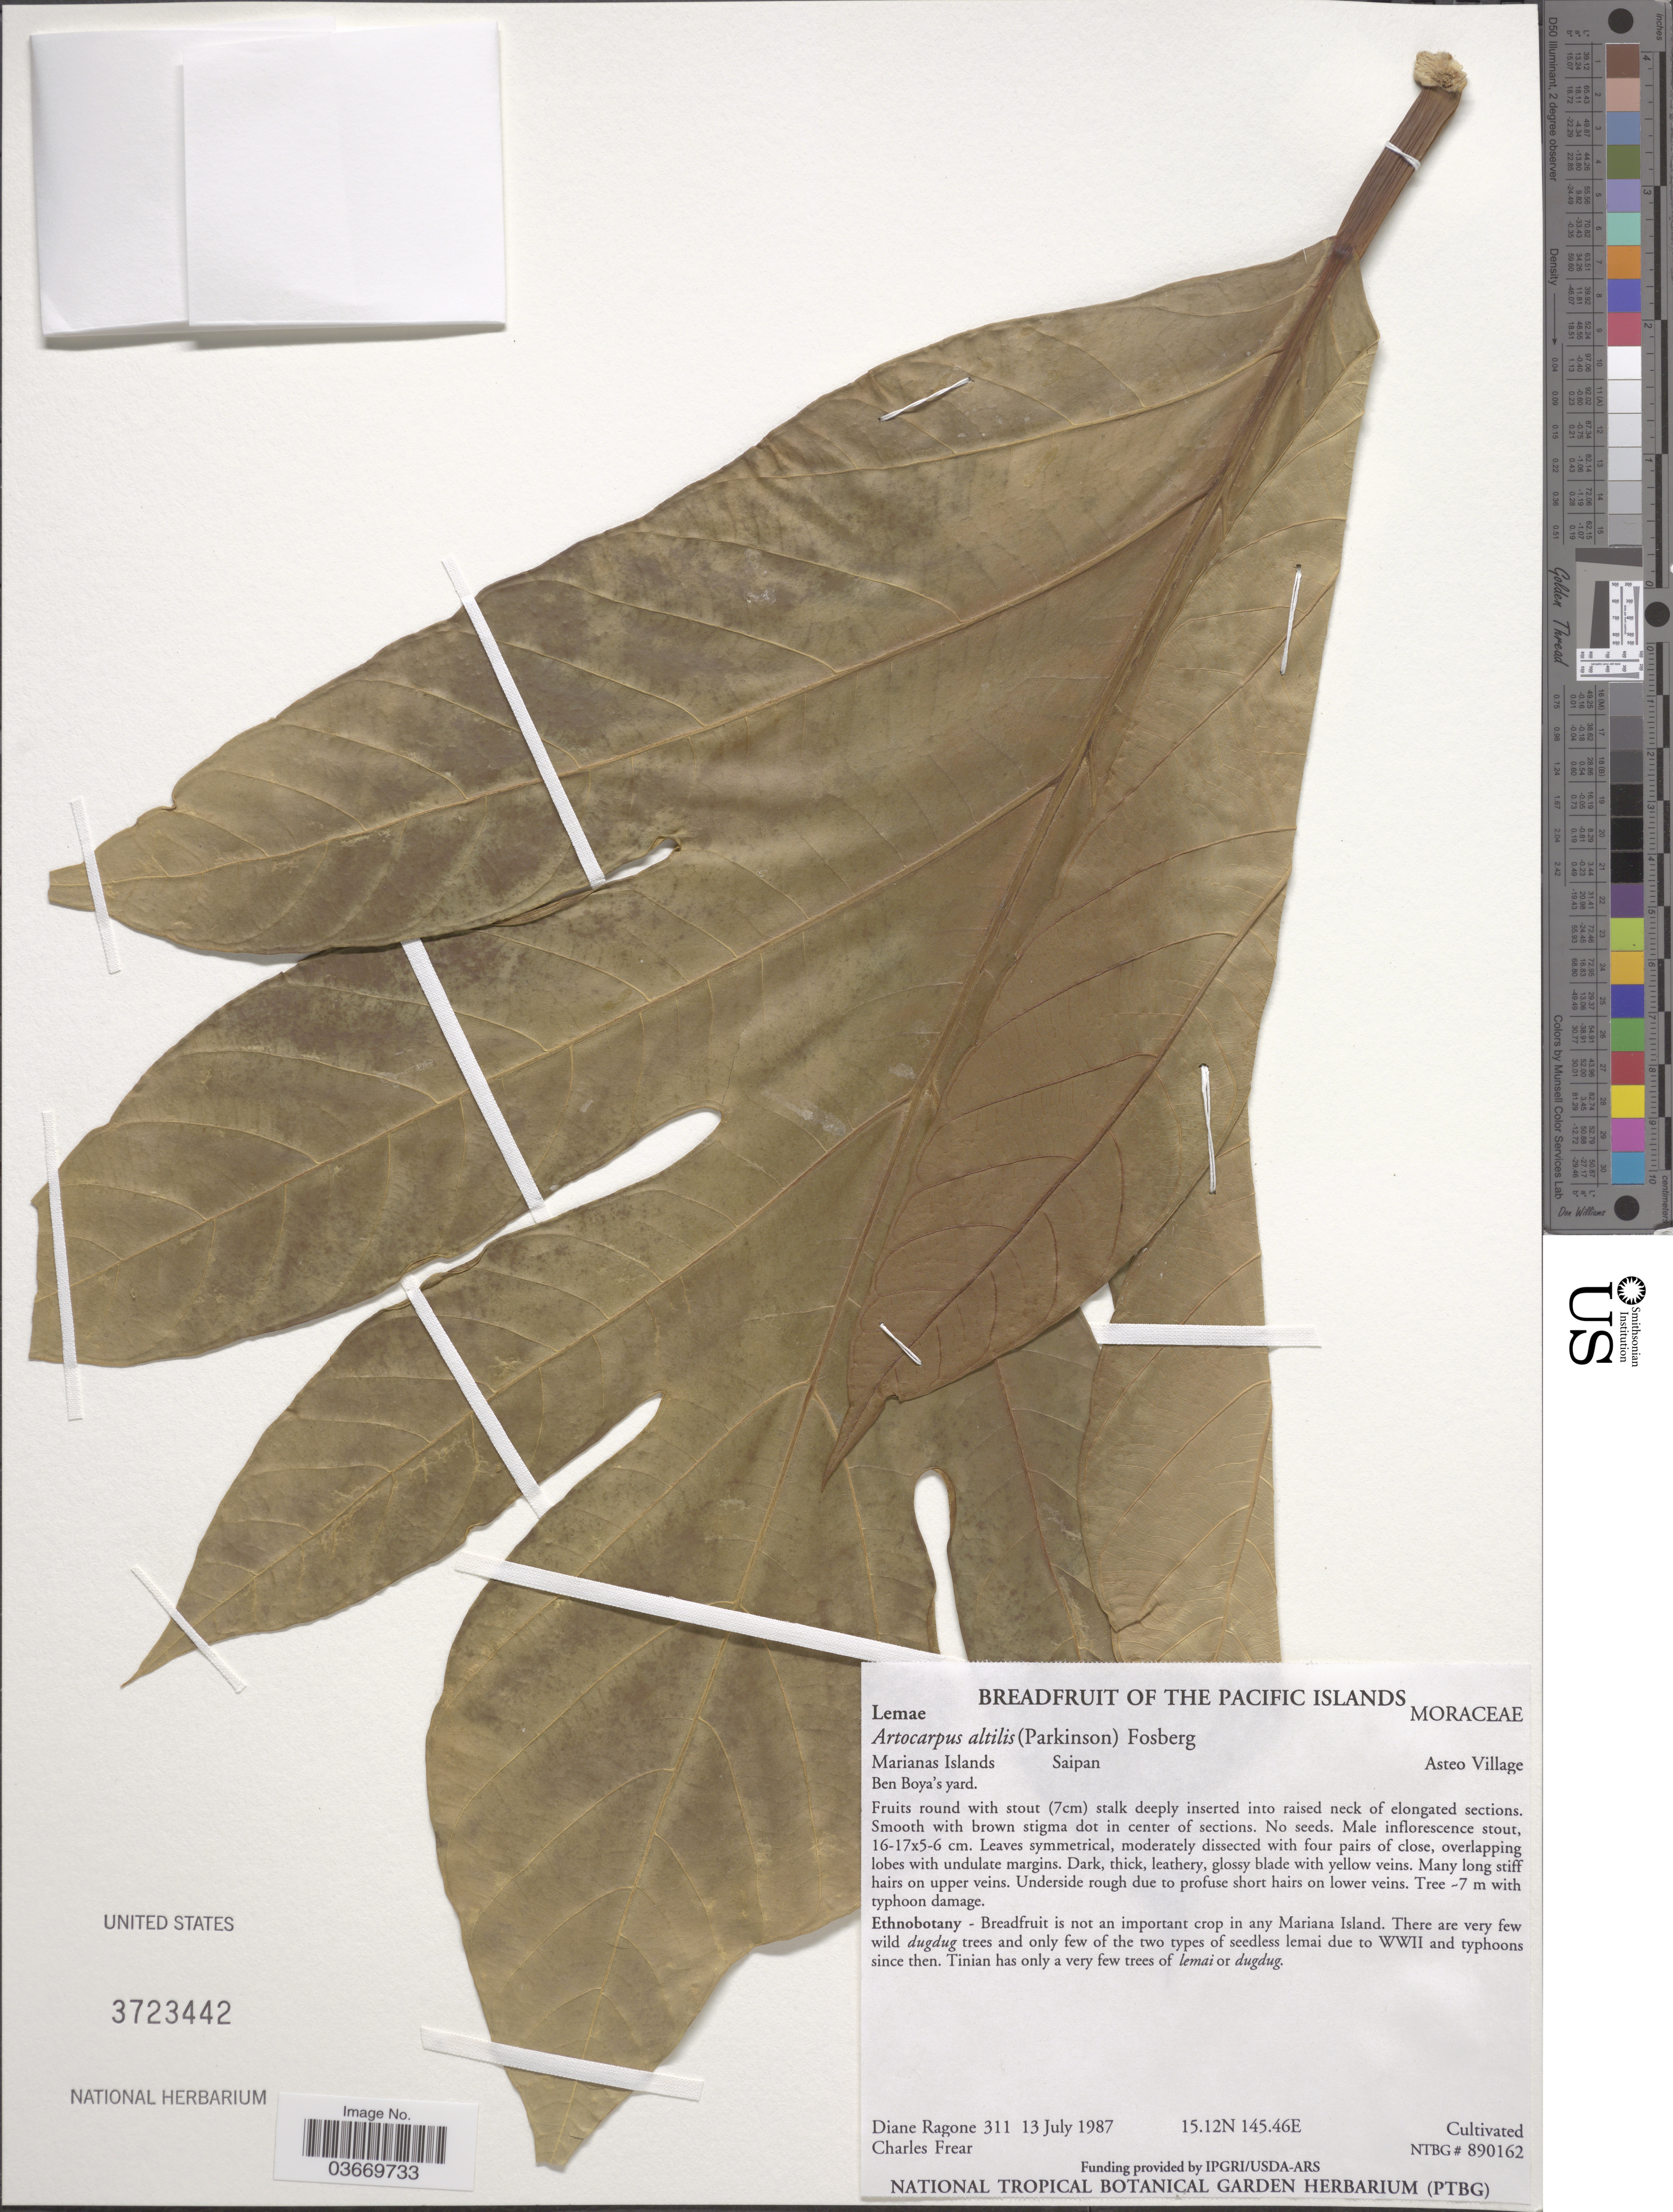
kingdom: Plantae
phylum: Tracheophyta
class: Magnoliopsida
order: Rosales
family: Moraceae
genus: Artocarpus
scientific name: Artocarpus altilis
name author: (Parkinson) Fosberg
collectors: D. Ragone & C. Frear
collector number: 311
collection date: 1987-07-13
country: Northern Mariana Islands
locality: Marianas Islands. Saipan. Asteo Village. Ben Boya's yard.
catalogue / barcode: US 3723442